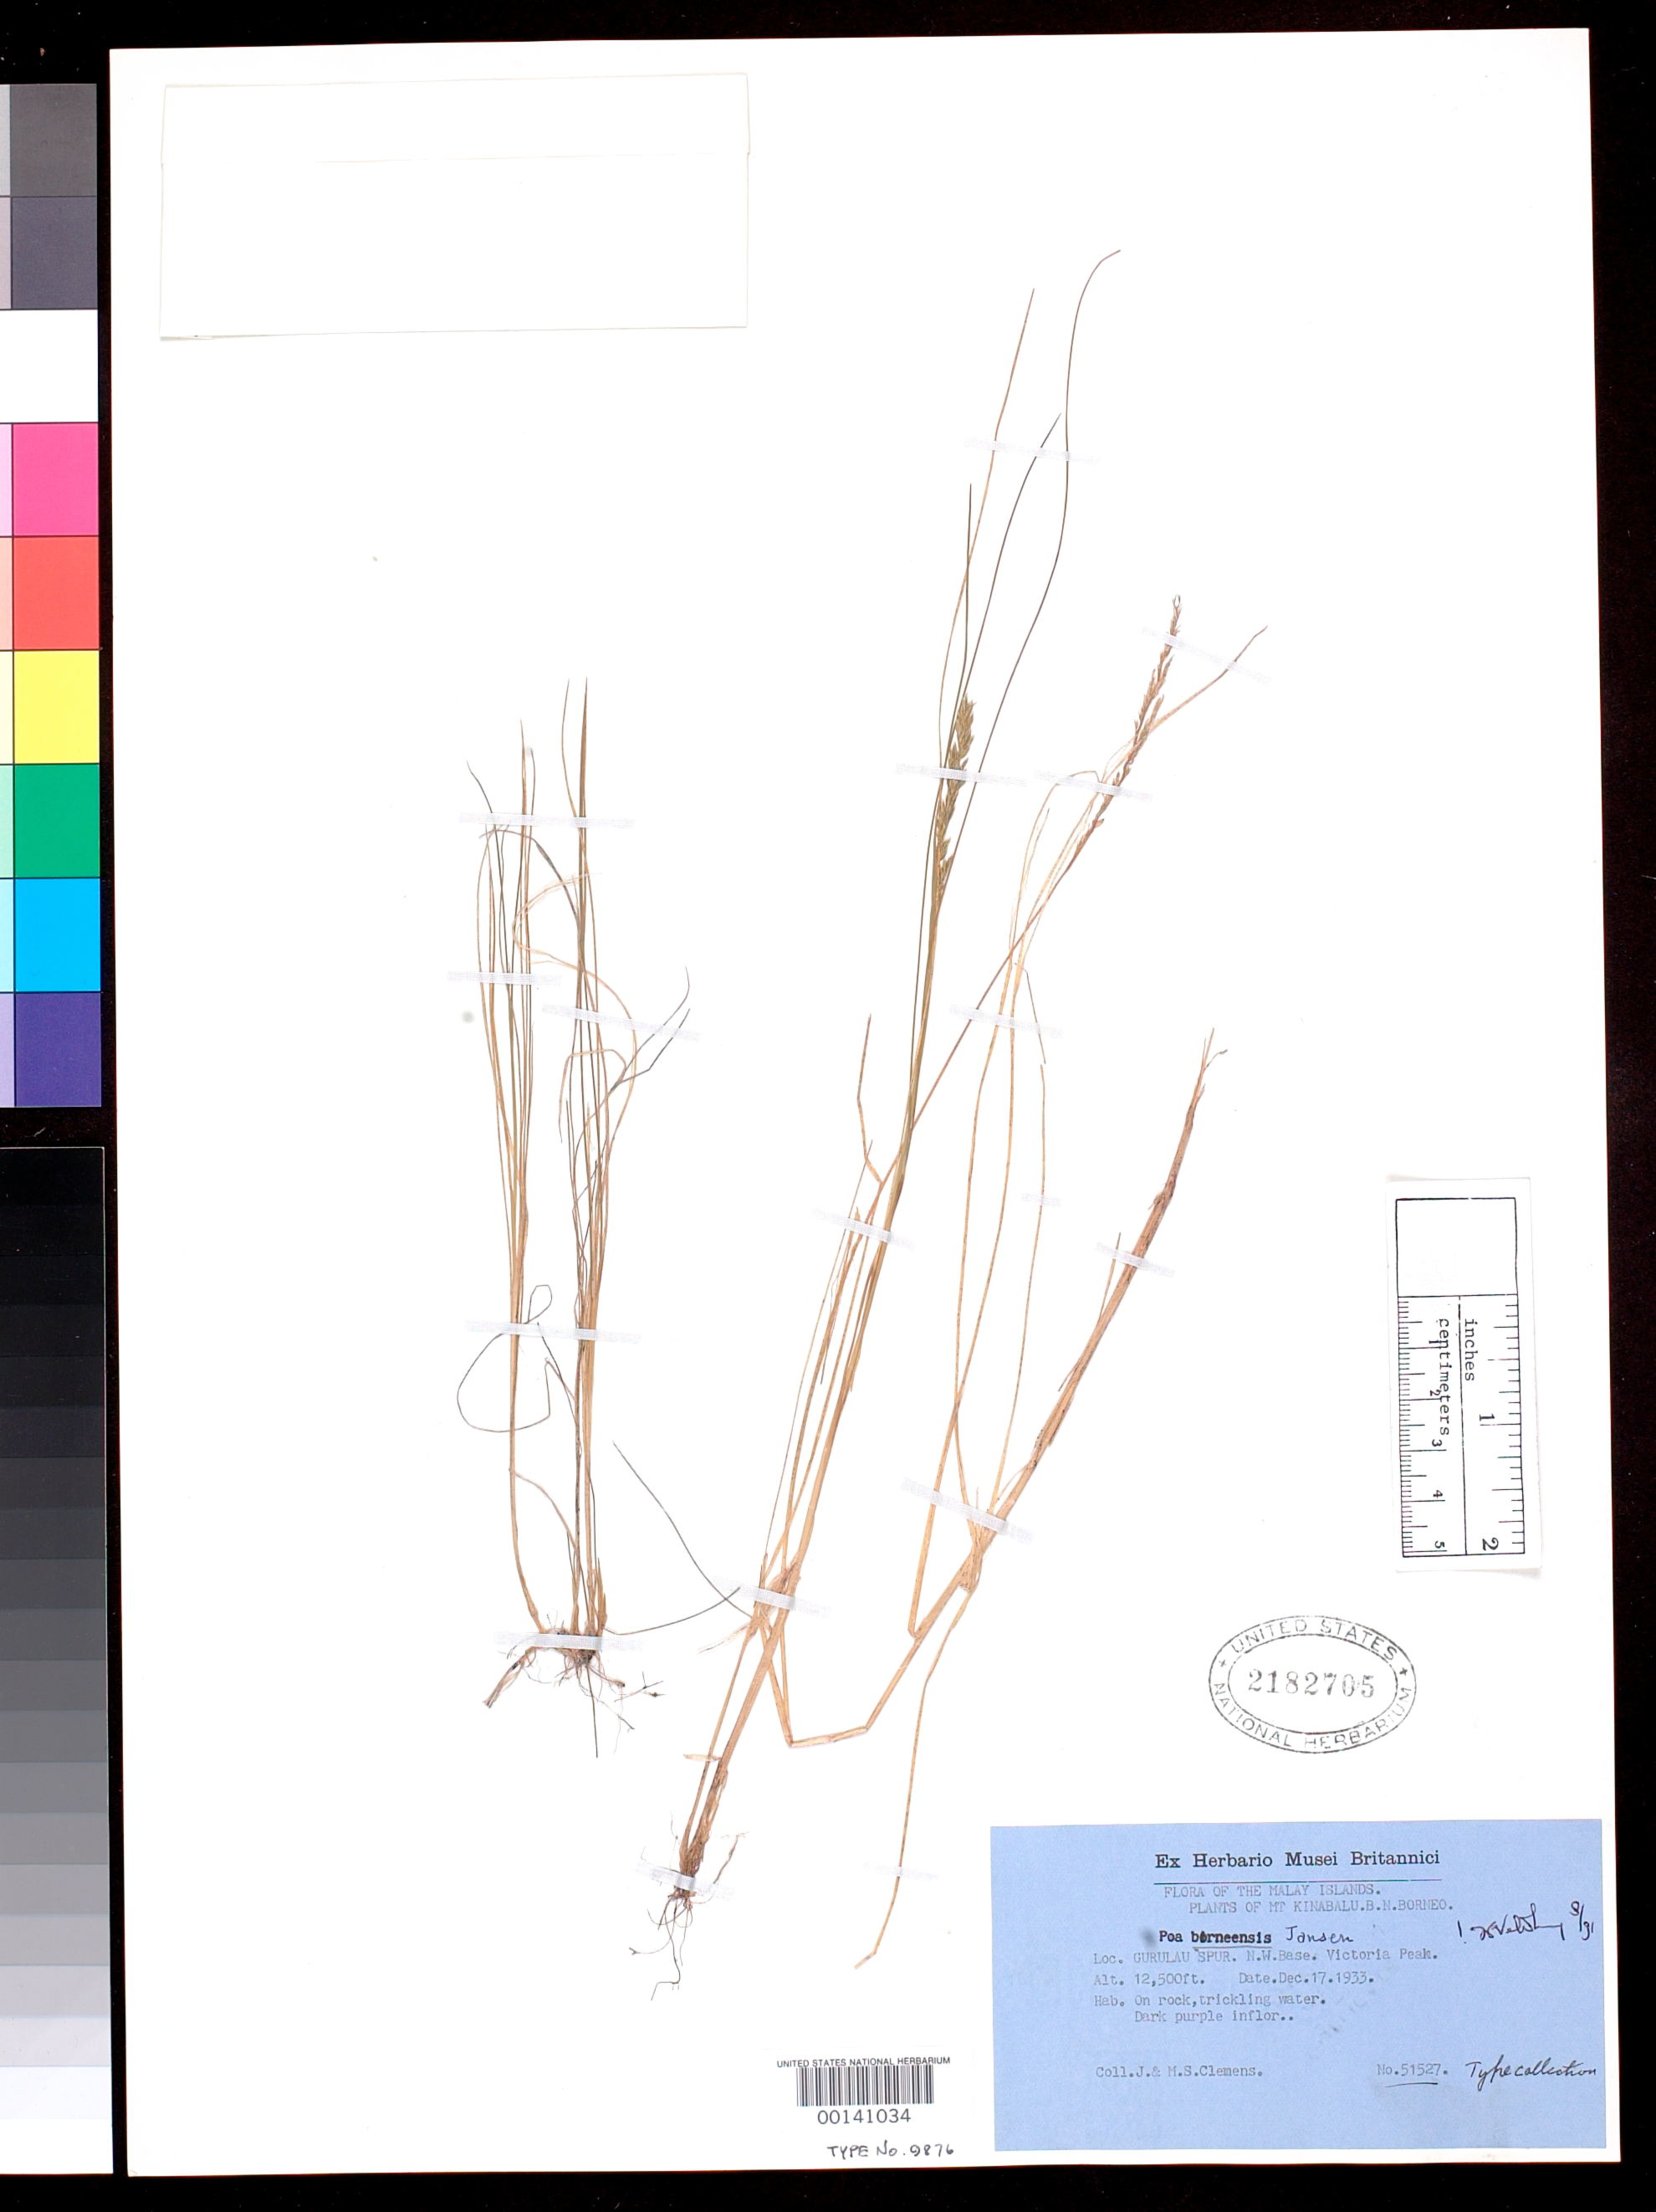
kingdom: Plantae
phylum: Tracheophyta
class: Liliopsida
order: Poales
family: Poaceae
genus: Poa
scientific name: Poa borneensis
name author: Jansen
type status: Type Collection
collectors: M. S. Clemens & J. Clemens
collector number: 51527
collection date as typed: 17 Dec 1933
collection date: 1933-12-17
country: Malaysia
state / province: Sabah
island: Borneo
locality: Mt. Kinabalu.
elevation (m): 2000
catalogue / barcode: US 2182705